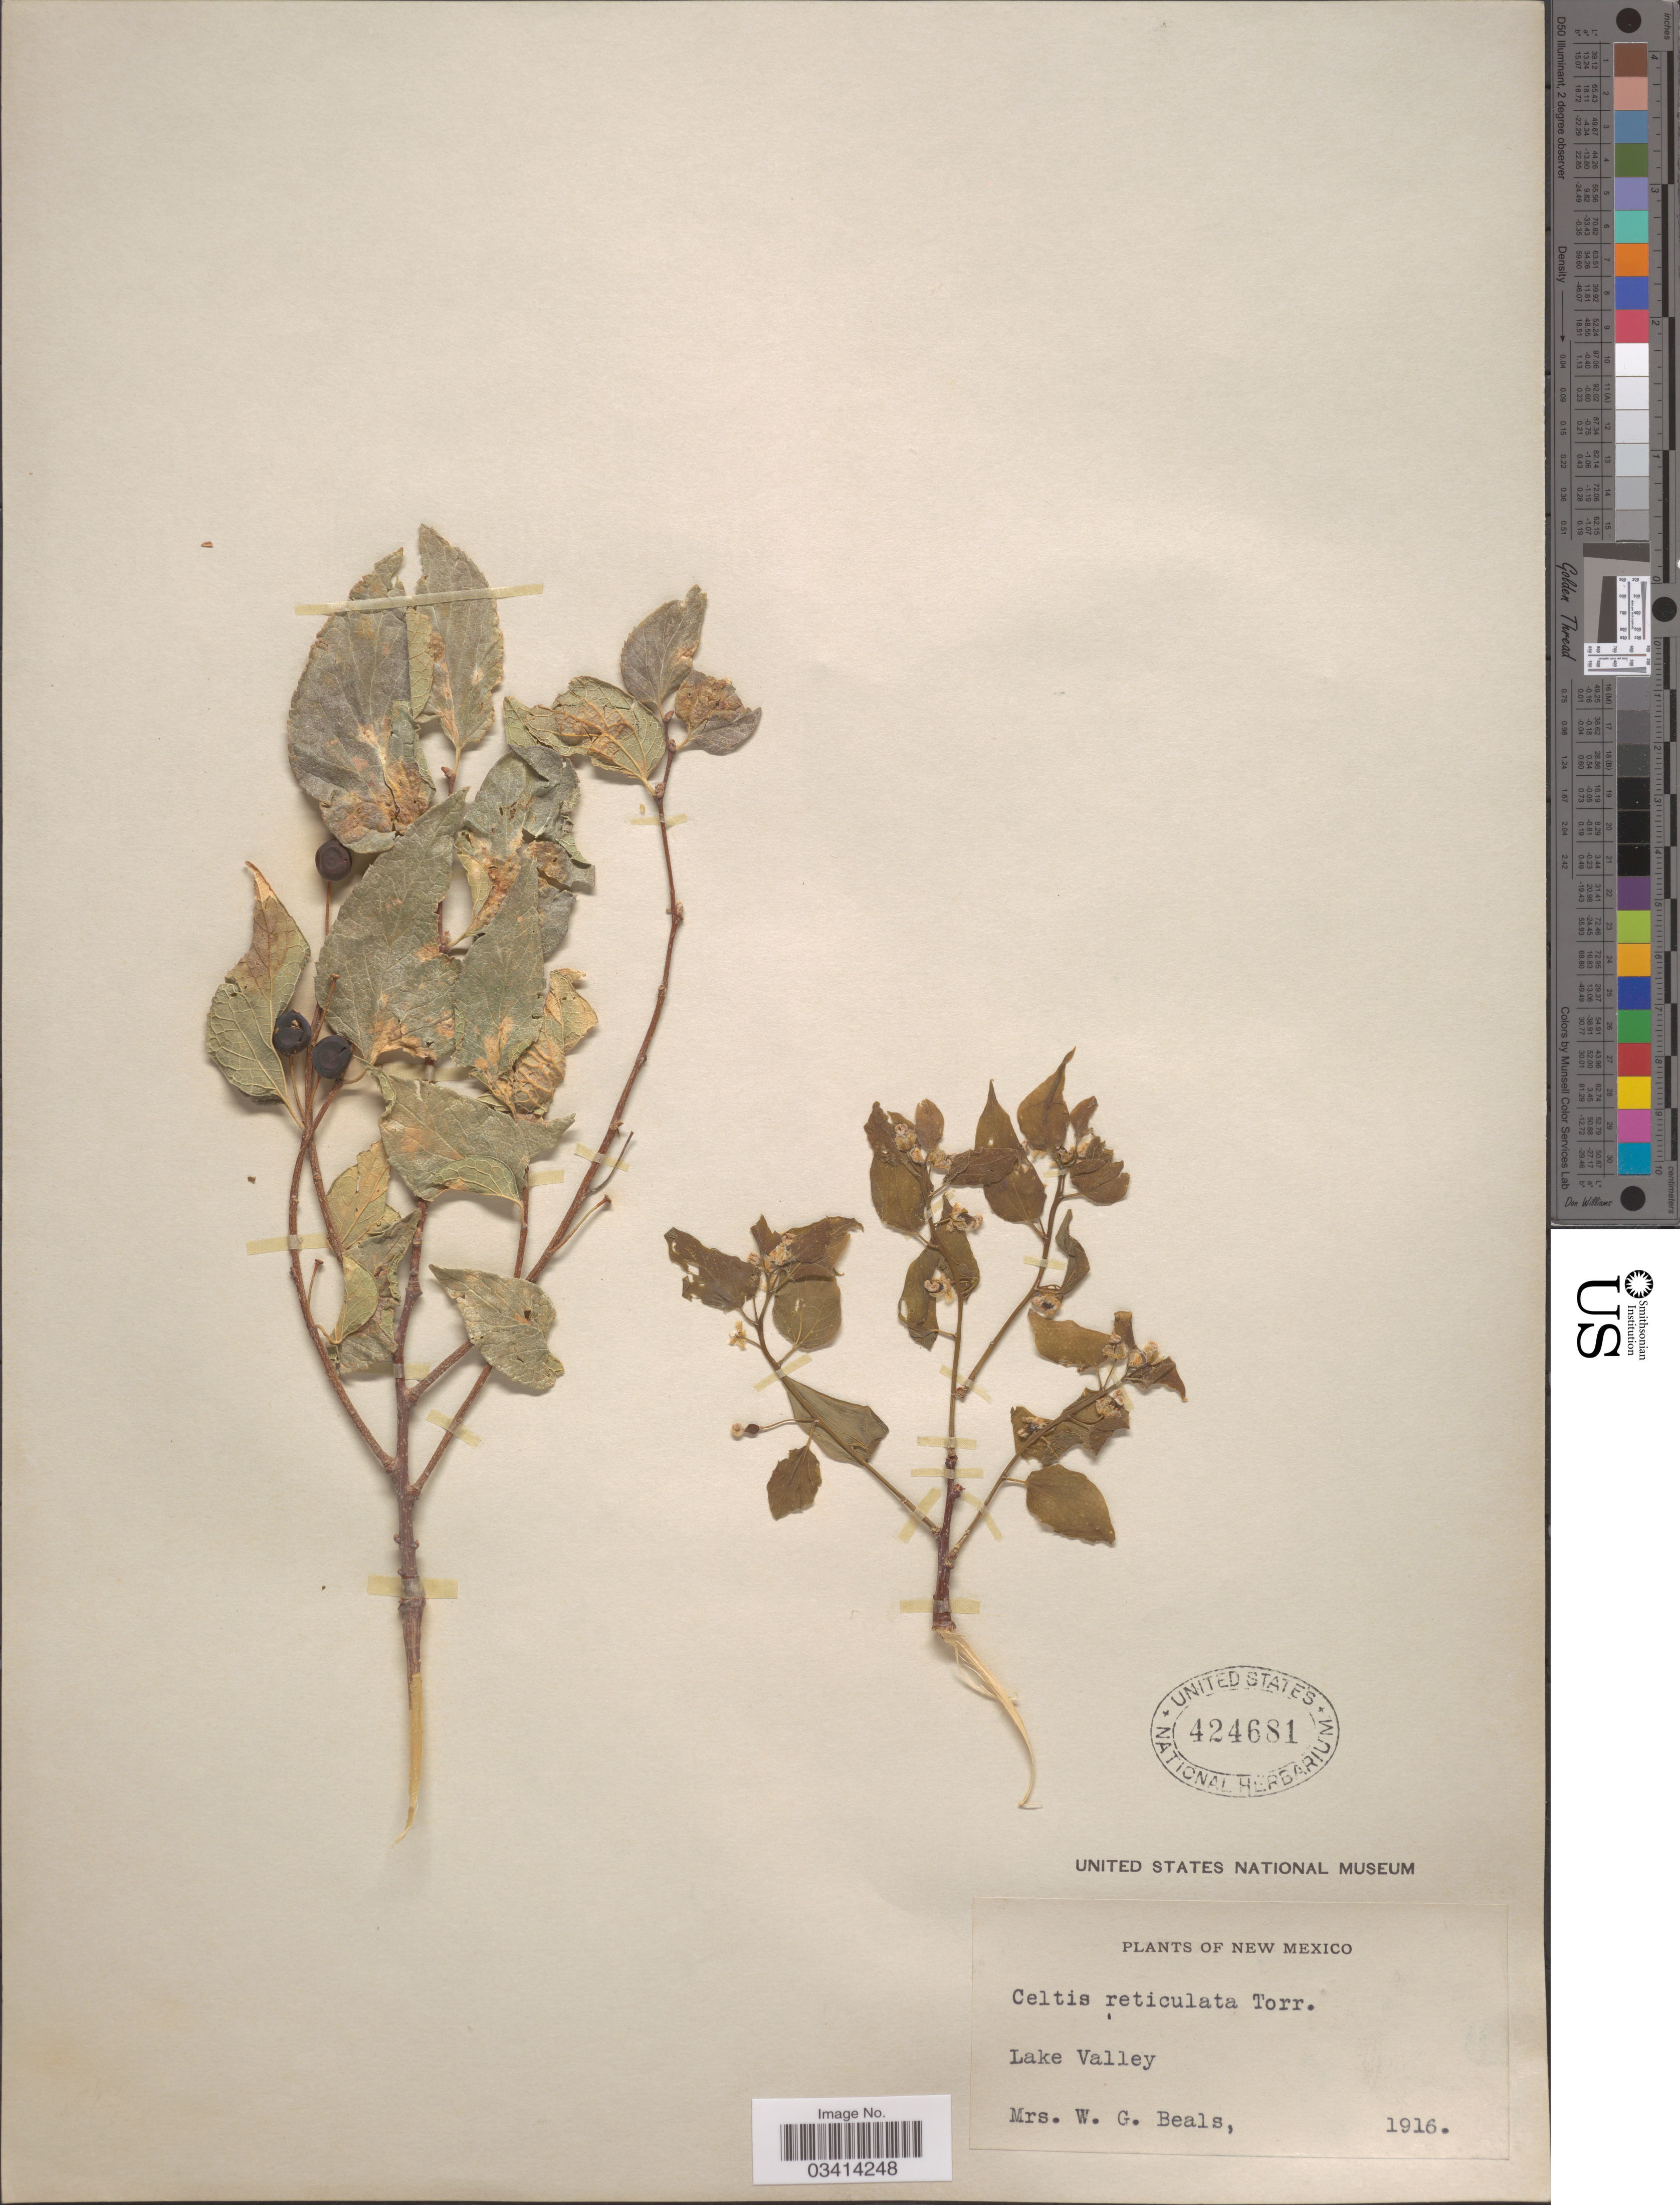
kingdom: Plantae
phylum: Tracheophyta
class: Magnoliopsida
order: Rosales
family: Cannabaceae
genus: Celtis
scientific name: Celtis reticulata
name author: Torr.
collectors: Mrs. W. G. Beals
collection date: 1916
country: United States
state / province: New Mexico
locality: Lake Valley.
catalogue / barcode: US 424681